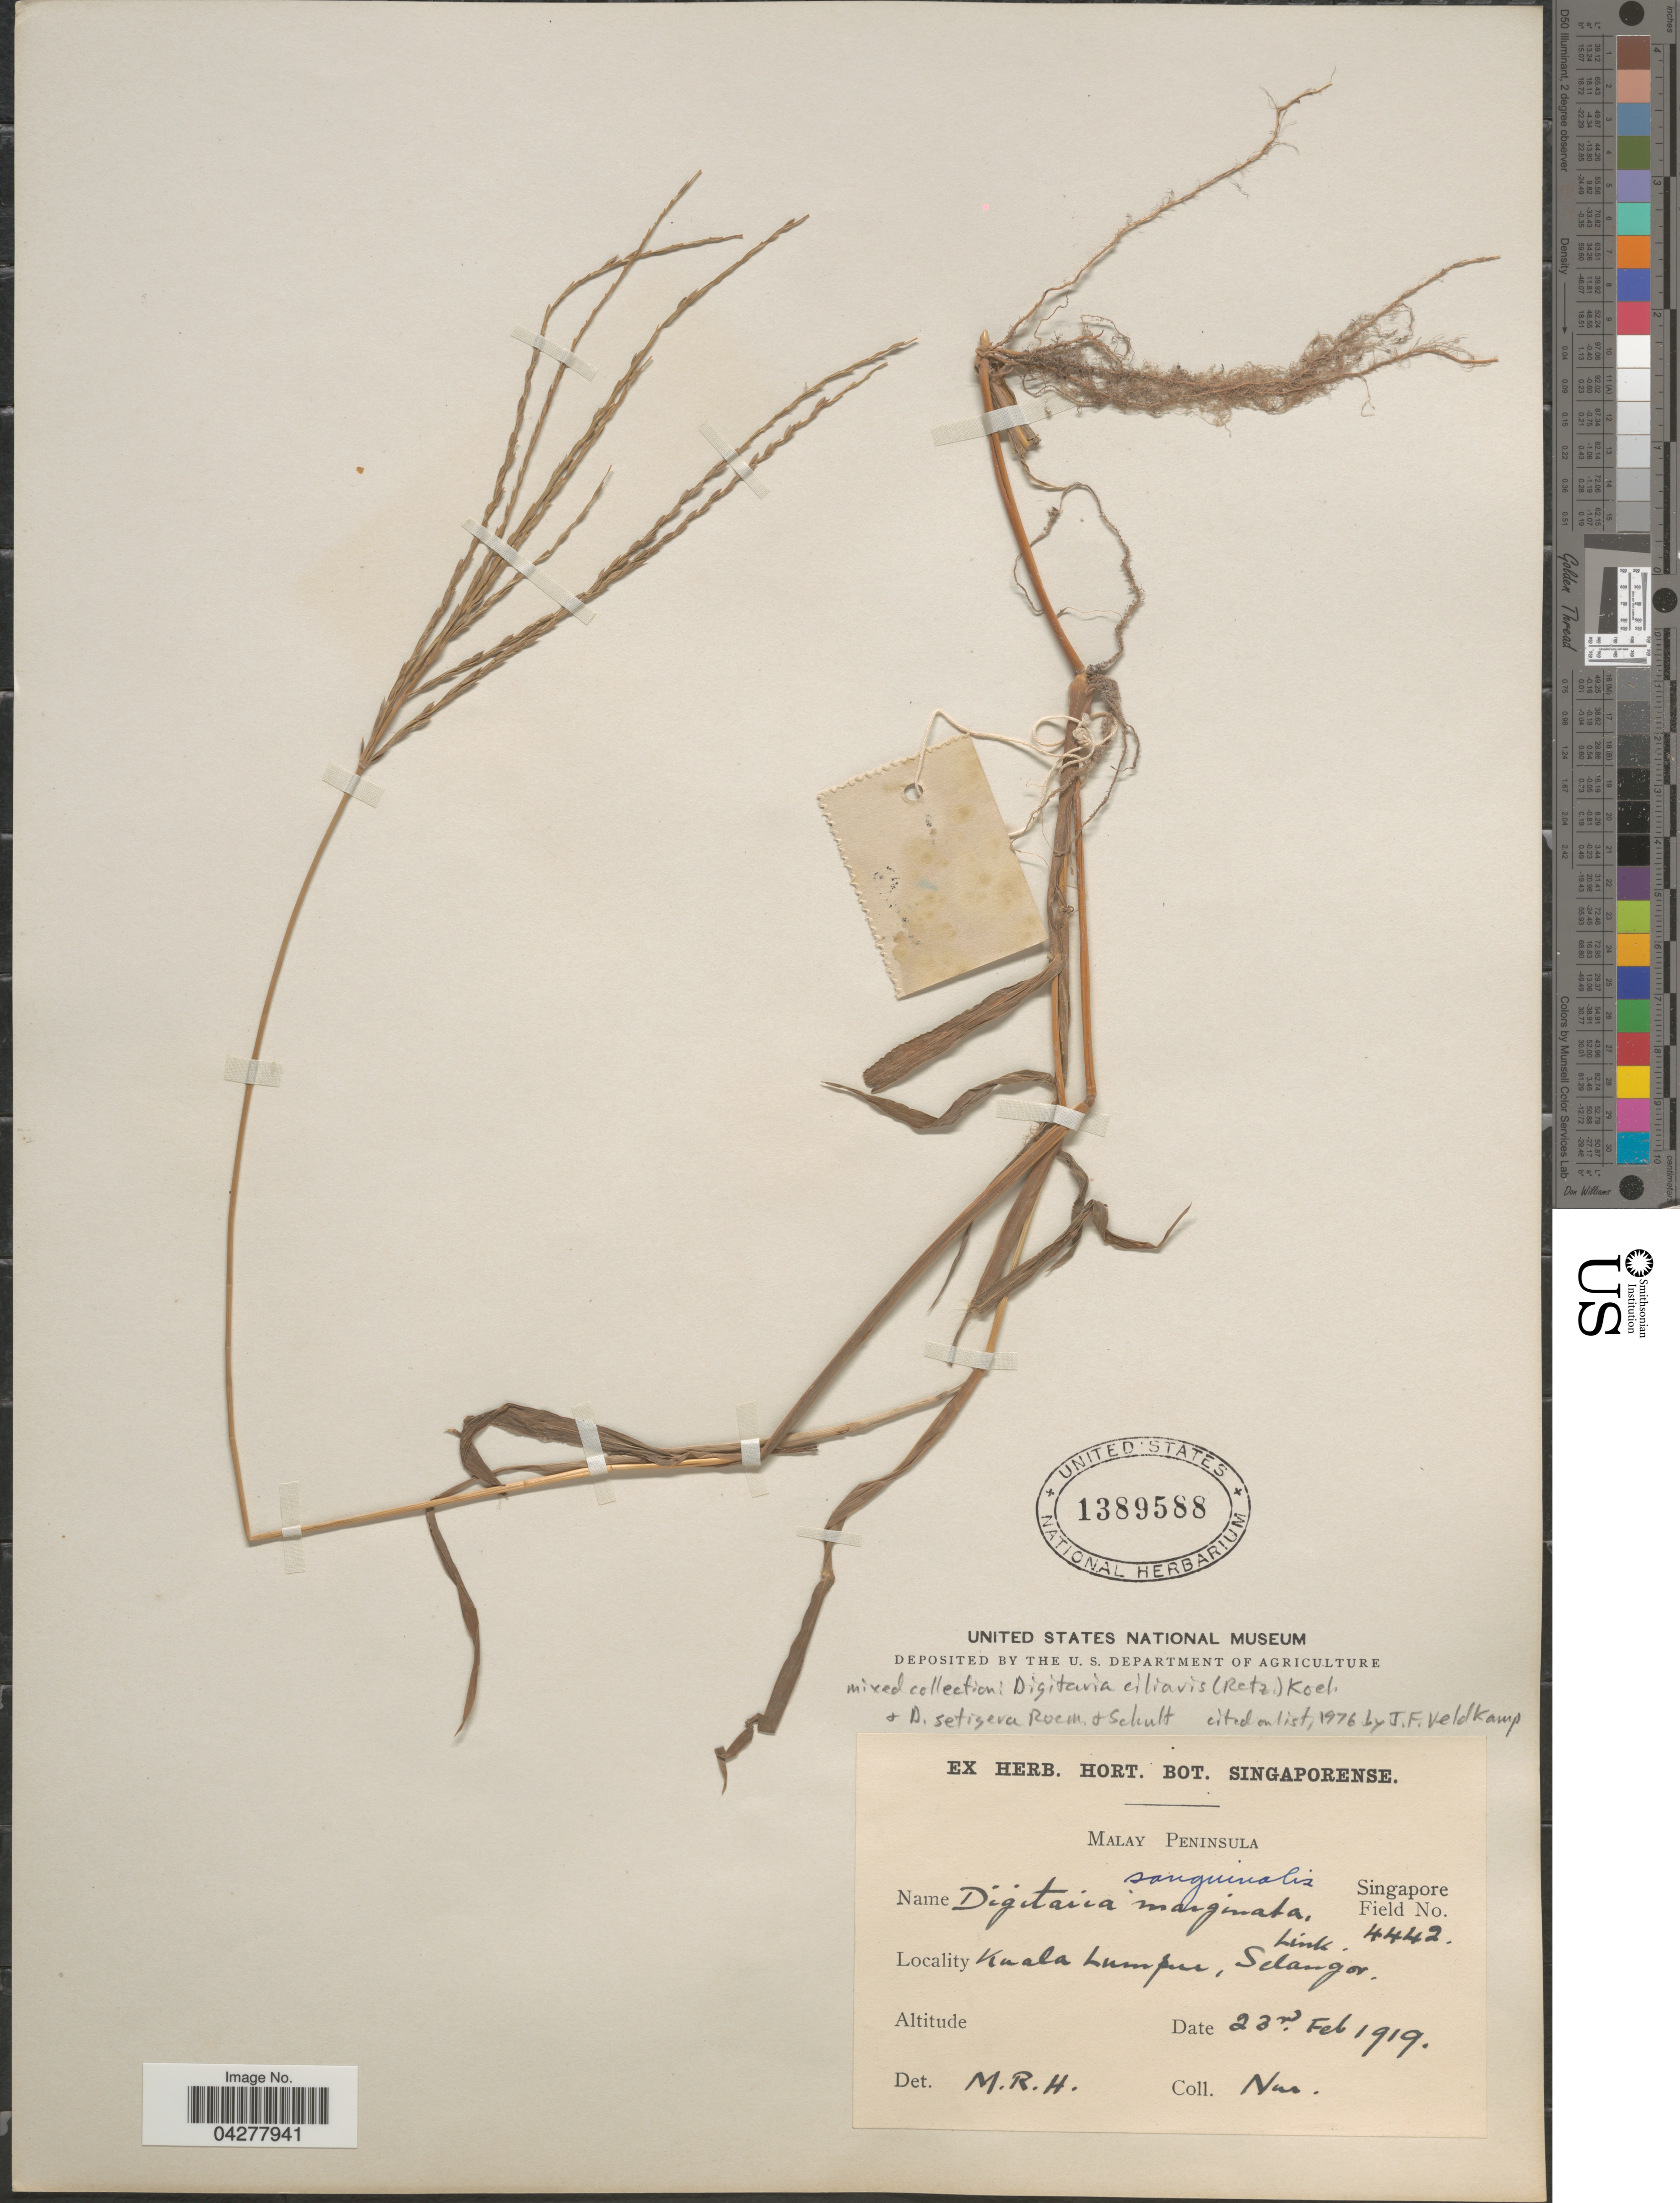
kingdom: Plantae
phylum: Tracheophyta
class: Liliopsida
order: Poales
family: Poaceae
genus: Digitaria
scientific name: Digitaria ciliaris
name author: (Retz.) Koeler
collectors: -. Nur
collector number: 4442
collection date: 1919-02-23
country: Malaysia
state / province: Kuala Lumpur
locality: Malay Peninsula. Selangor.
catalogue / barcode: US 1389588